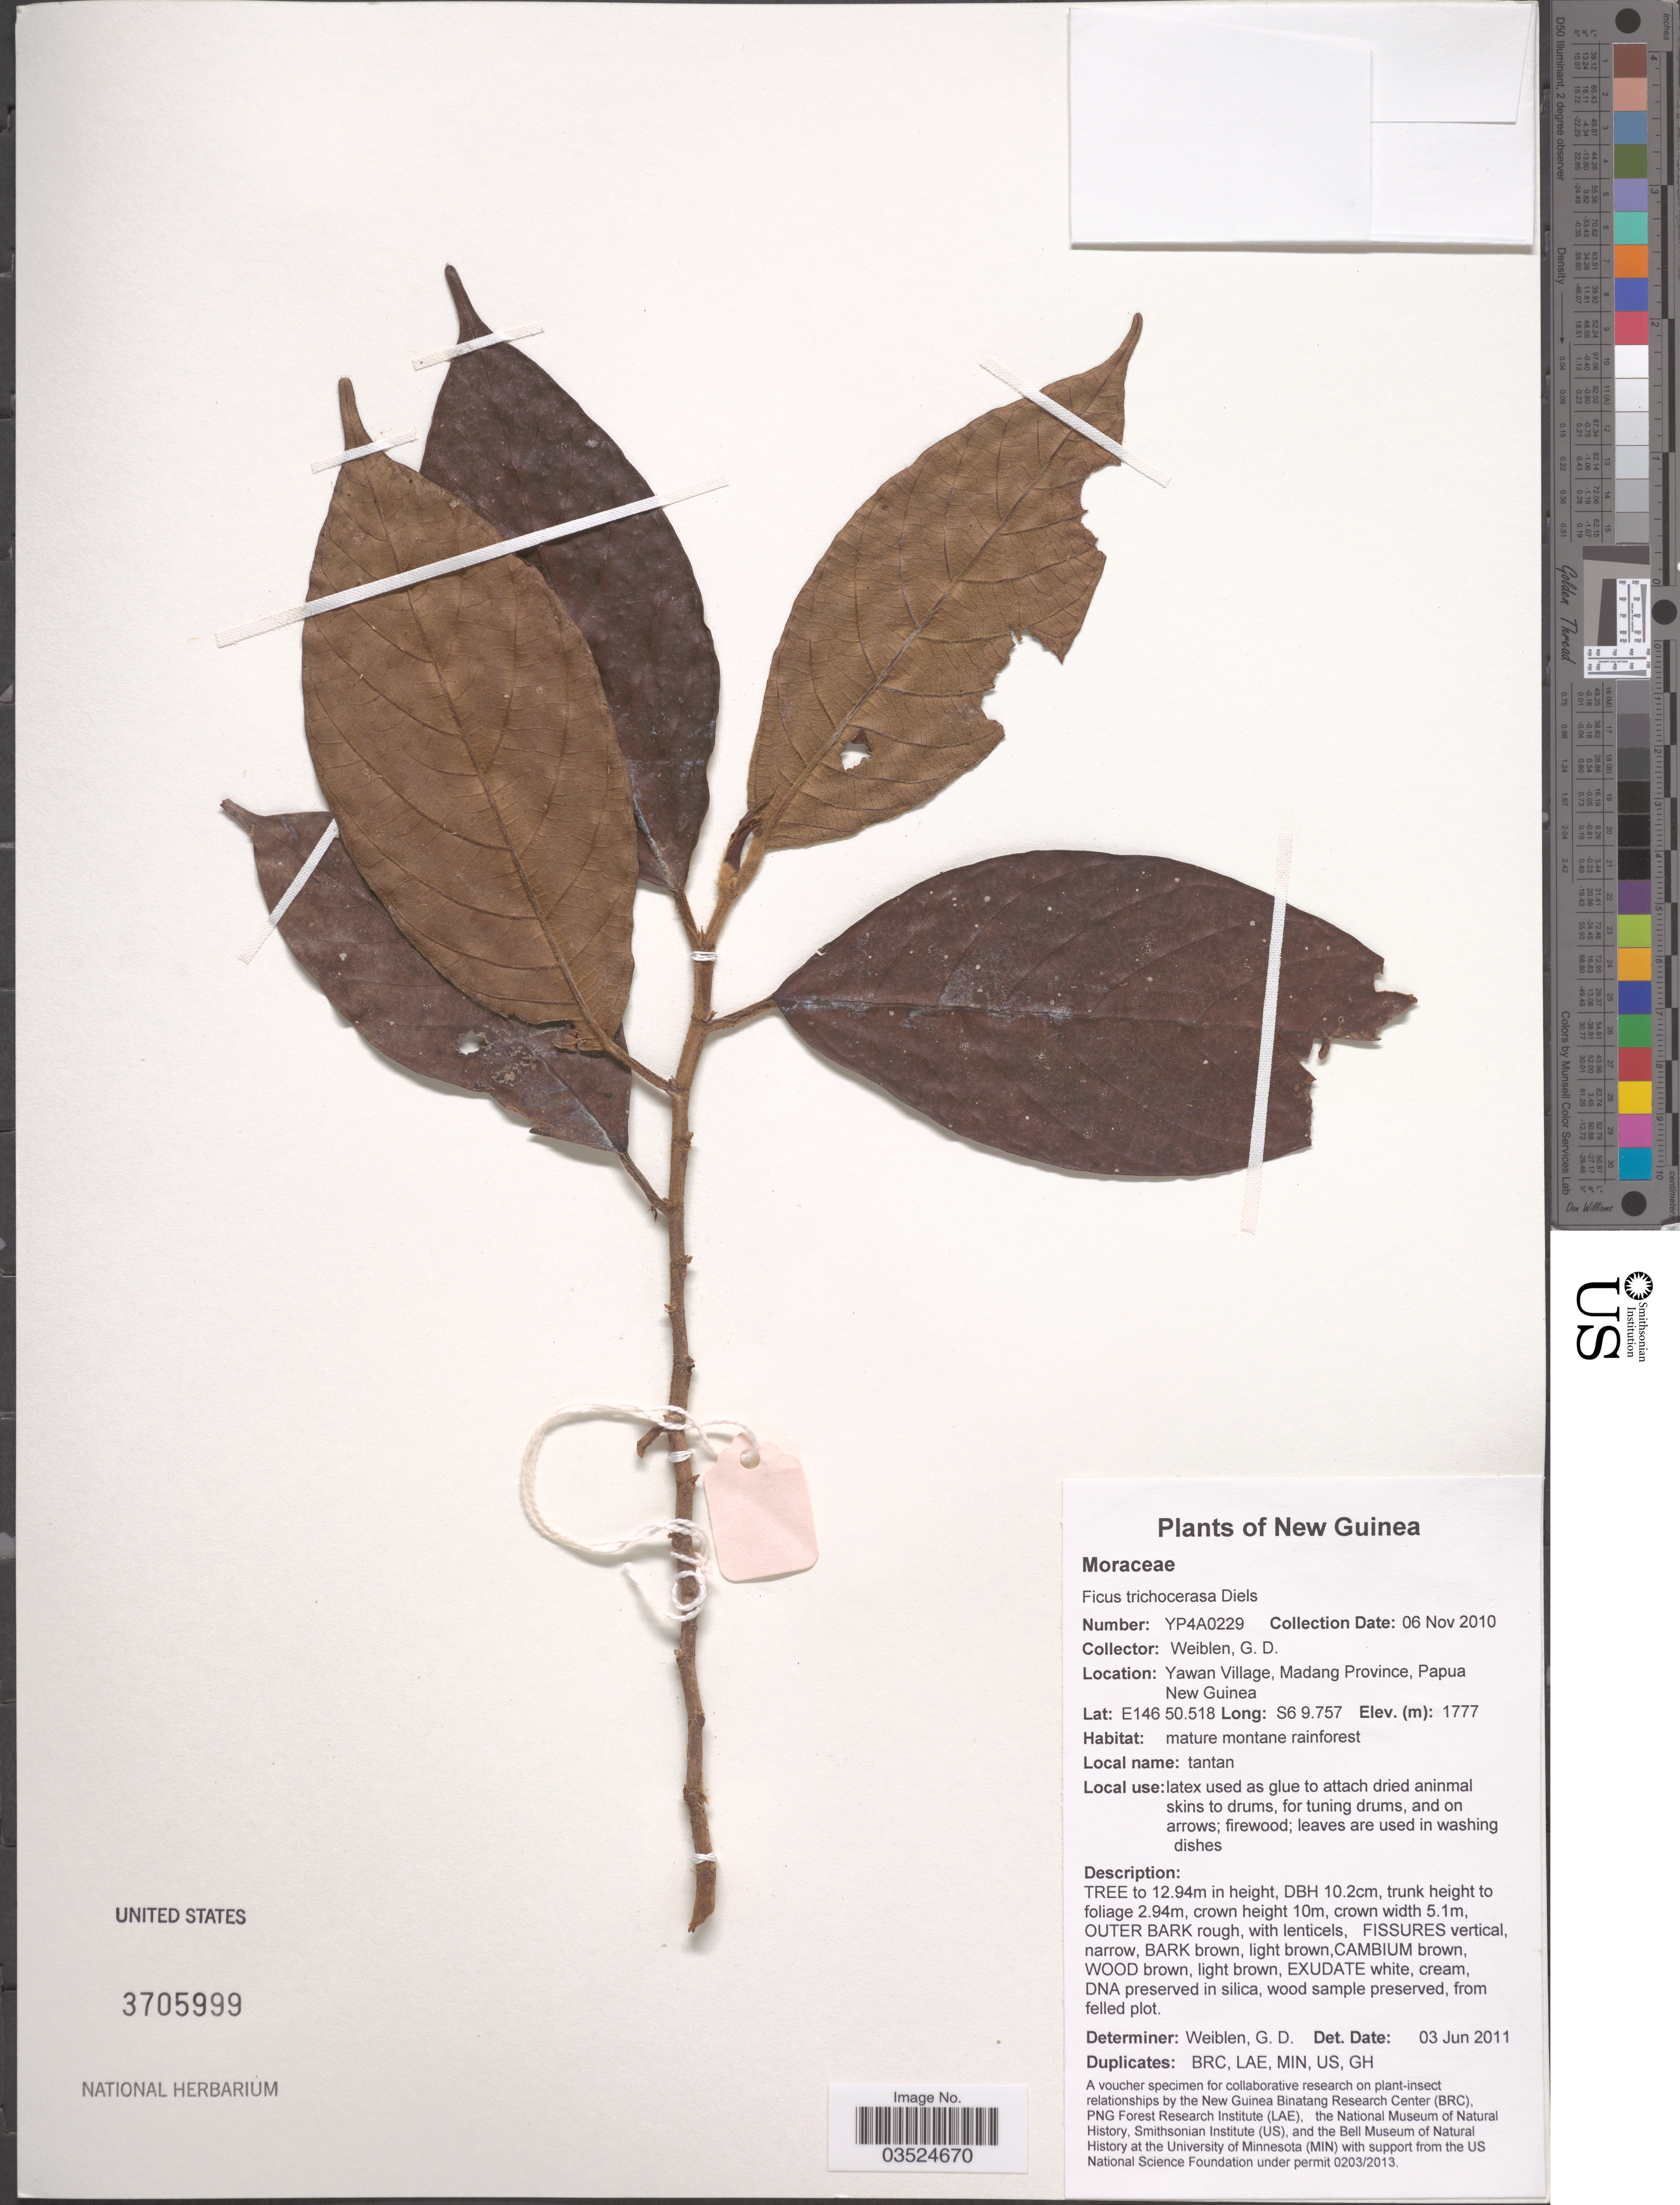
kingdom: Plantae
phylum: Tracheophyta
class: Magnoliopsida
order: Rosales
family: Moraceae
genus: Ficus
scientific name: Ficus trichocerasa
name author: Diels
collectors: G. D. Weiblen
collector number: YP4A0229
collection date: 2010-11-06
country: Papua New Guinea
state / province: Madang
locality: New Guinea. Yawan Village.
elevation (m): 1777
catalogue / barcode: US 3705999